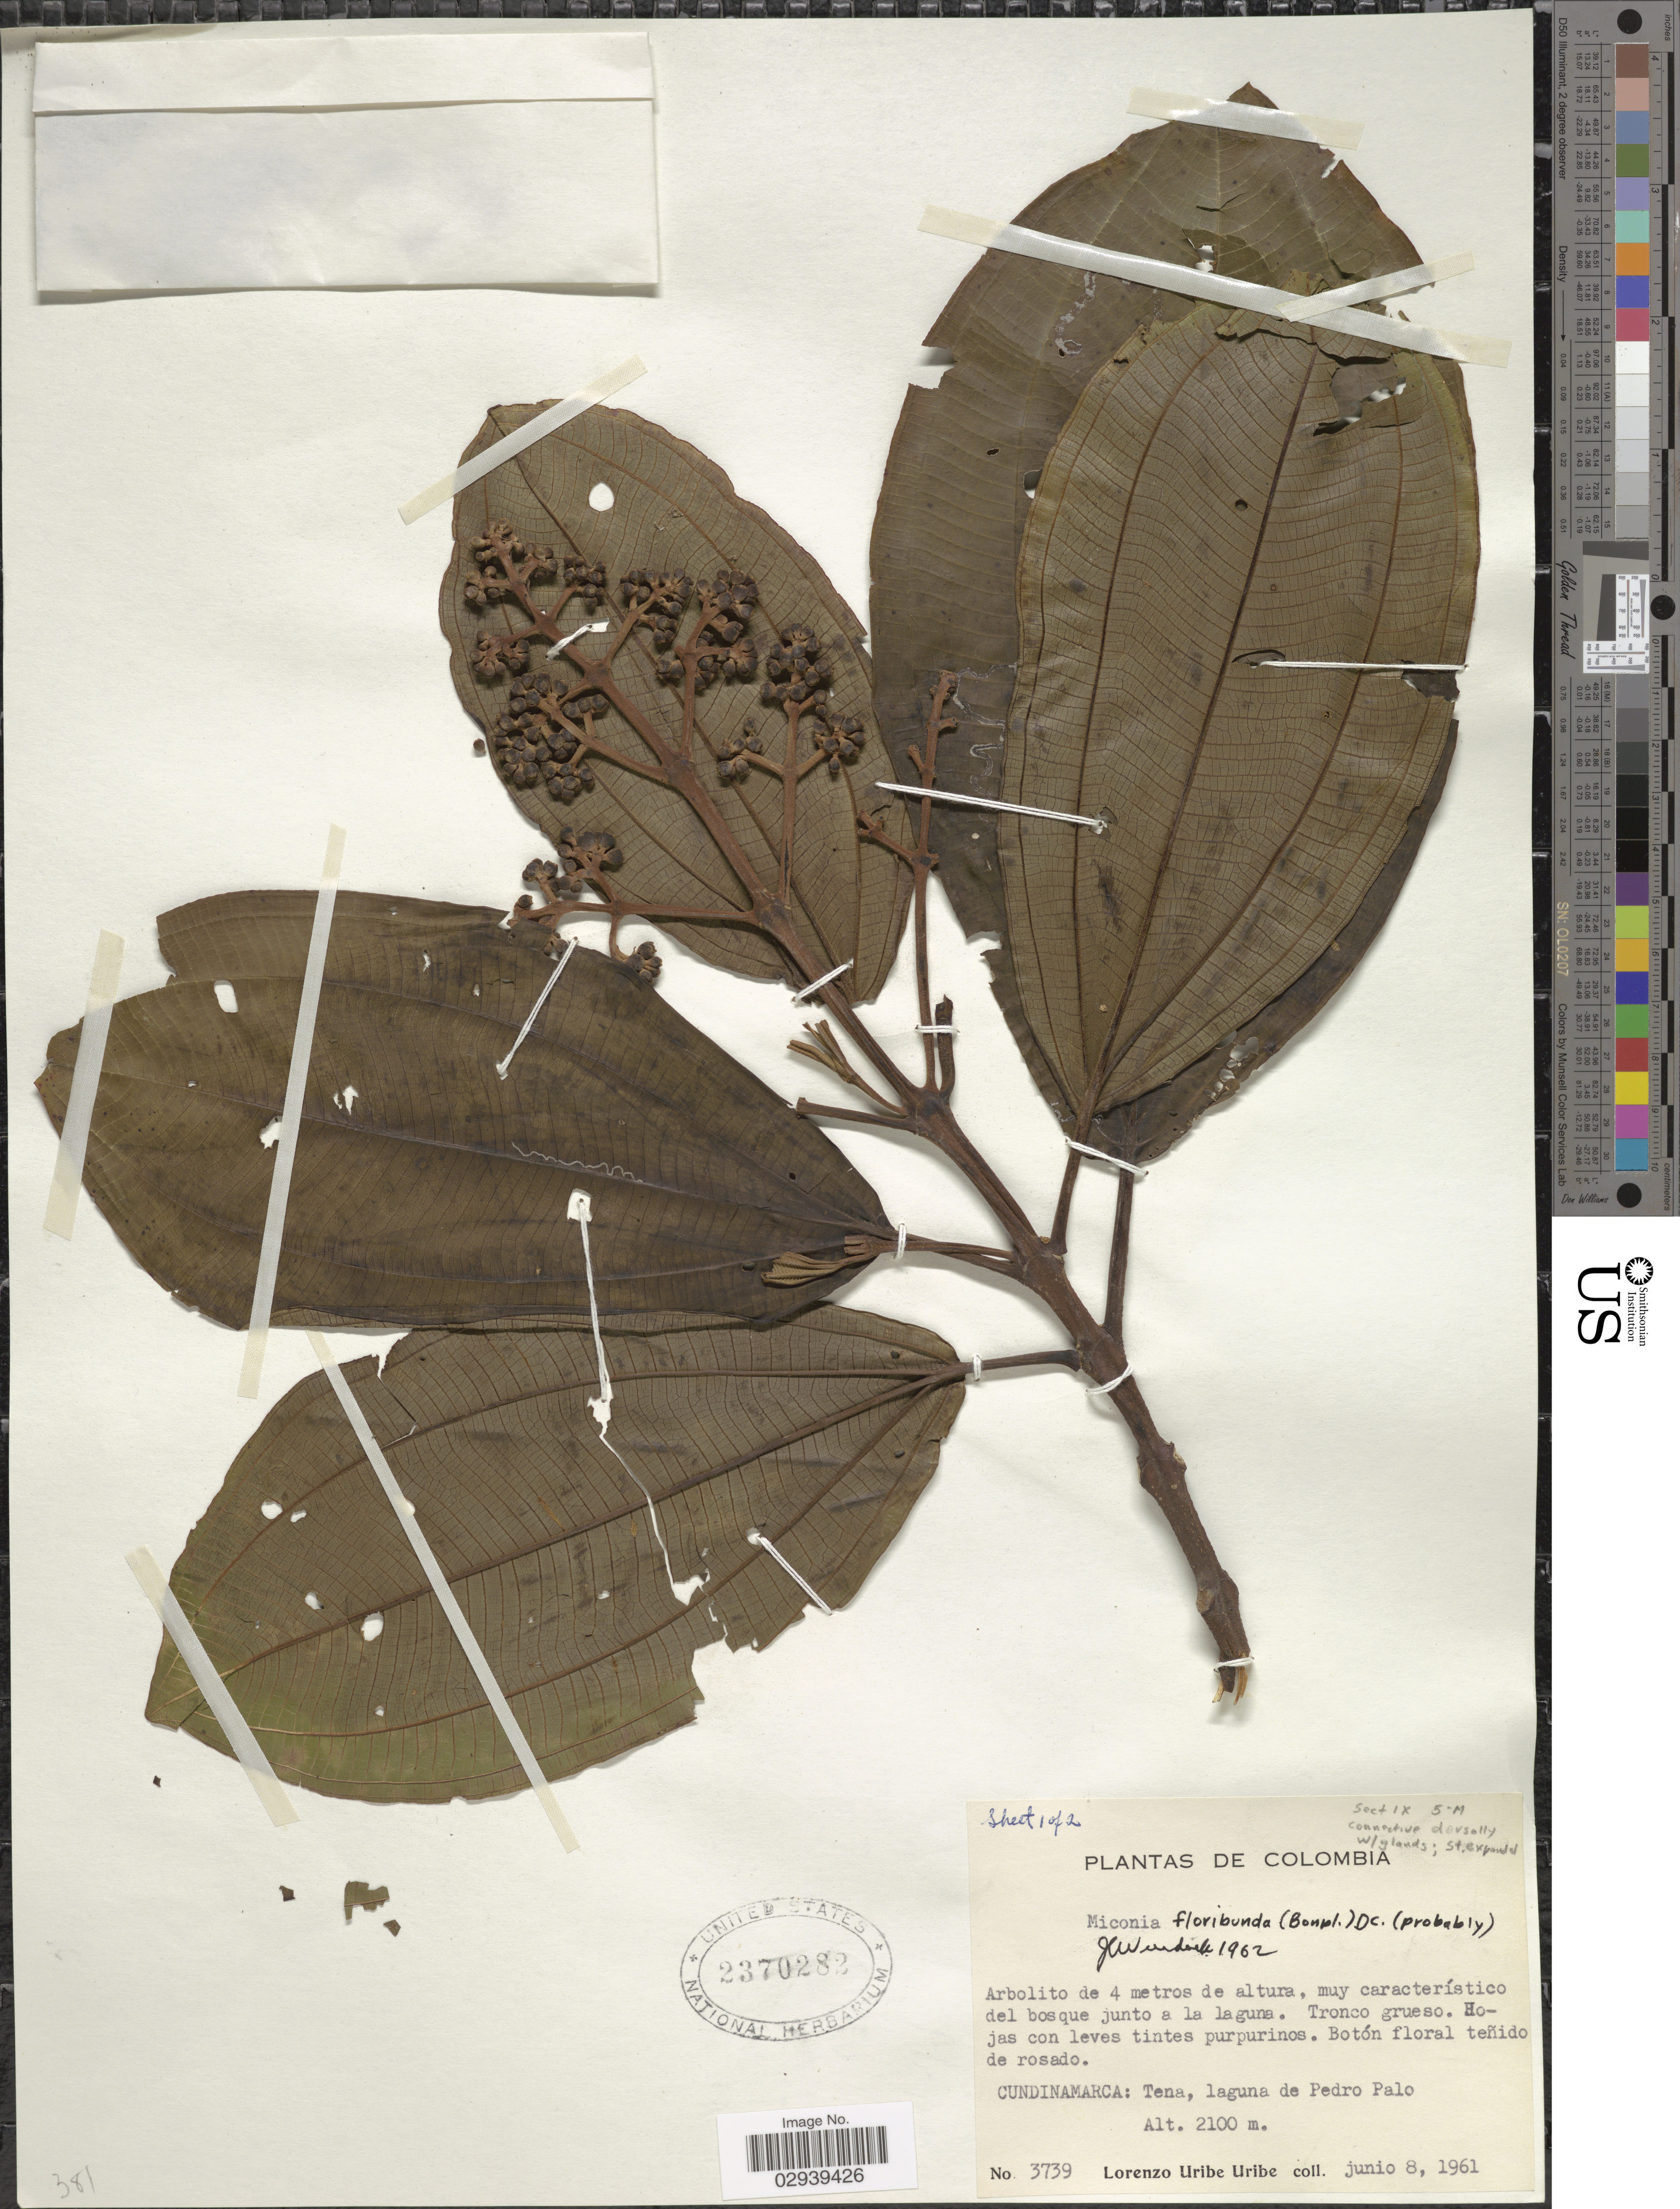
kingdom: Plantae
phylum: Tracheophyta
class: Magnoliopsida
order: Myrtales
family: Melastomataceae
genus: Miconia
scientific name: Miconia floribunda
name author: (Bonpl.) DC.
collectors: L. Uribe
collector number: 3739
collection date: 1961-06-08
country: Colombia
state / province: Cundinamarca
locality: Tena, laguna de Pedro Palo.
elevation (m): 2100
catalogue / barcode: US 2370282